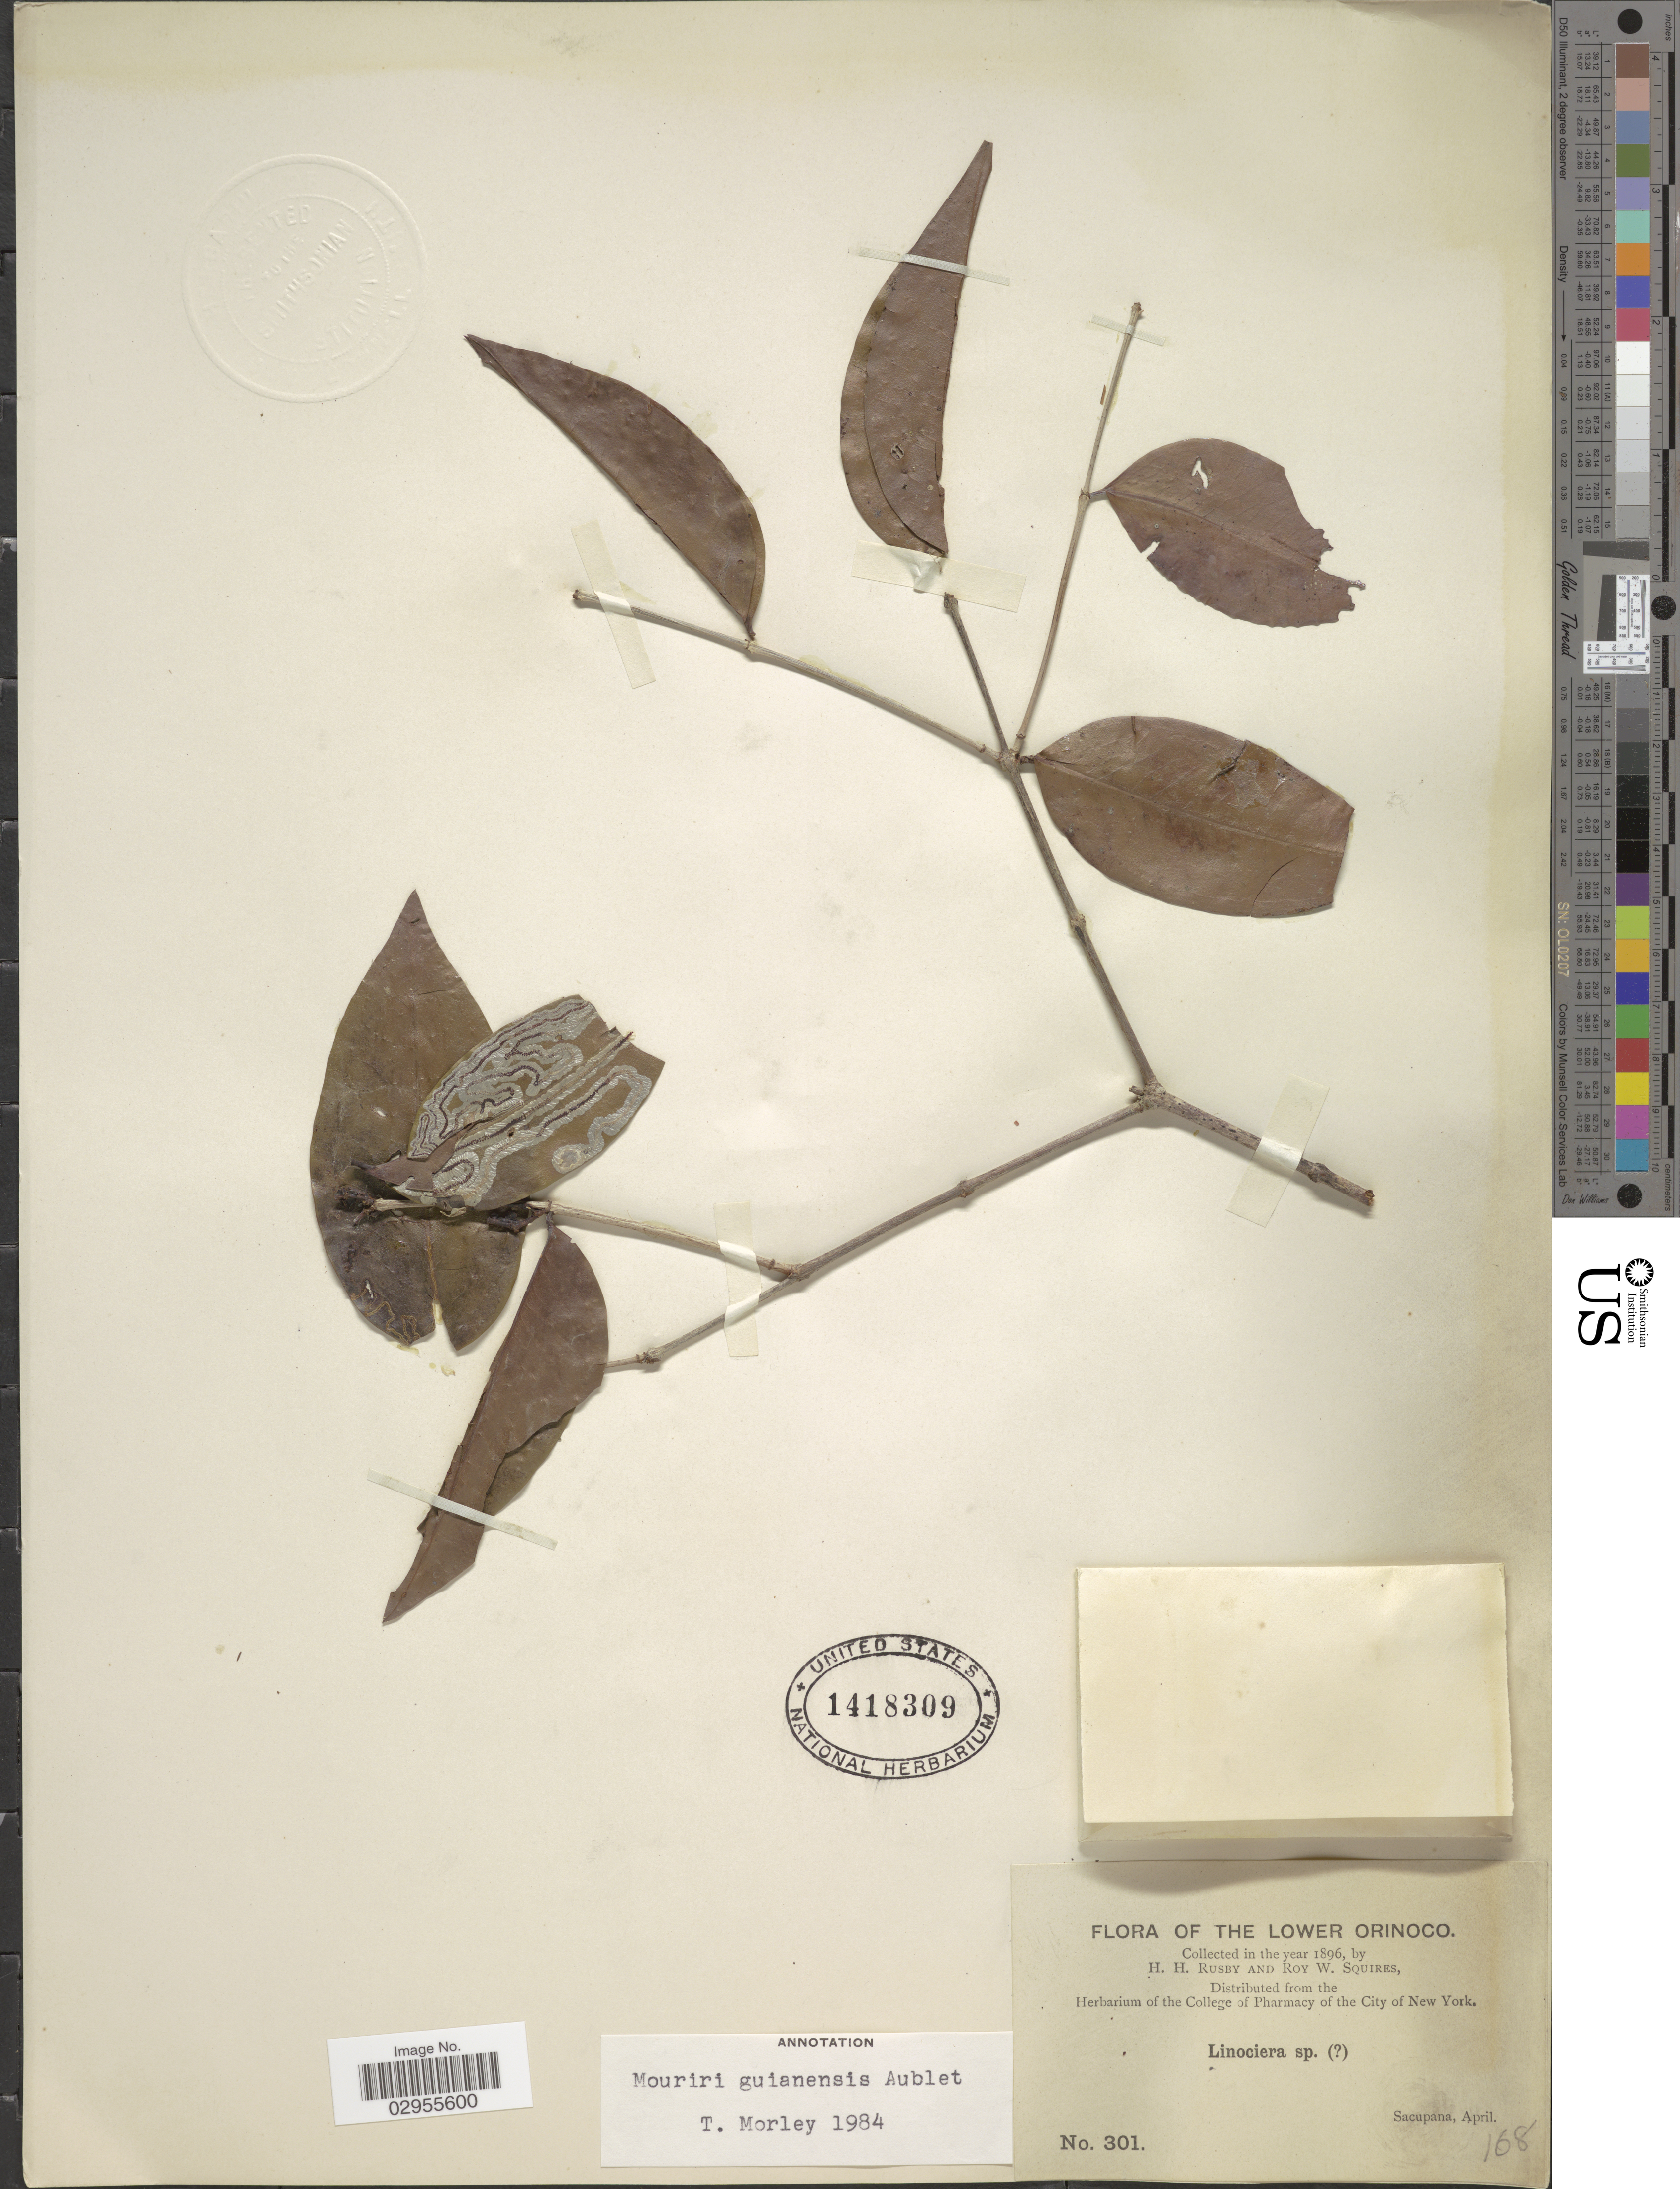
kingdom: Plantae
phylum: Tracheophyta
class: Magnoliopsida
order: Myrtales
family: Melastomataceae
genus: Mouriri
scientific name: Mouriri guianensis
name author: Aubl.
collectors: H. H. Rusby & R. Squires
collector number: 301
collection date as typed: April 1896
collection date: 1896-04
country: Venezuela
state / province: Delta Amacuro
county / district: Antonio Díaz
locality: Lower Orinoco, Sacupana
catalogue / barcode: US 1418309